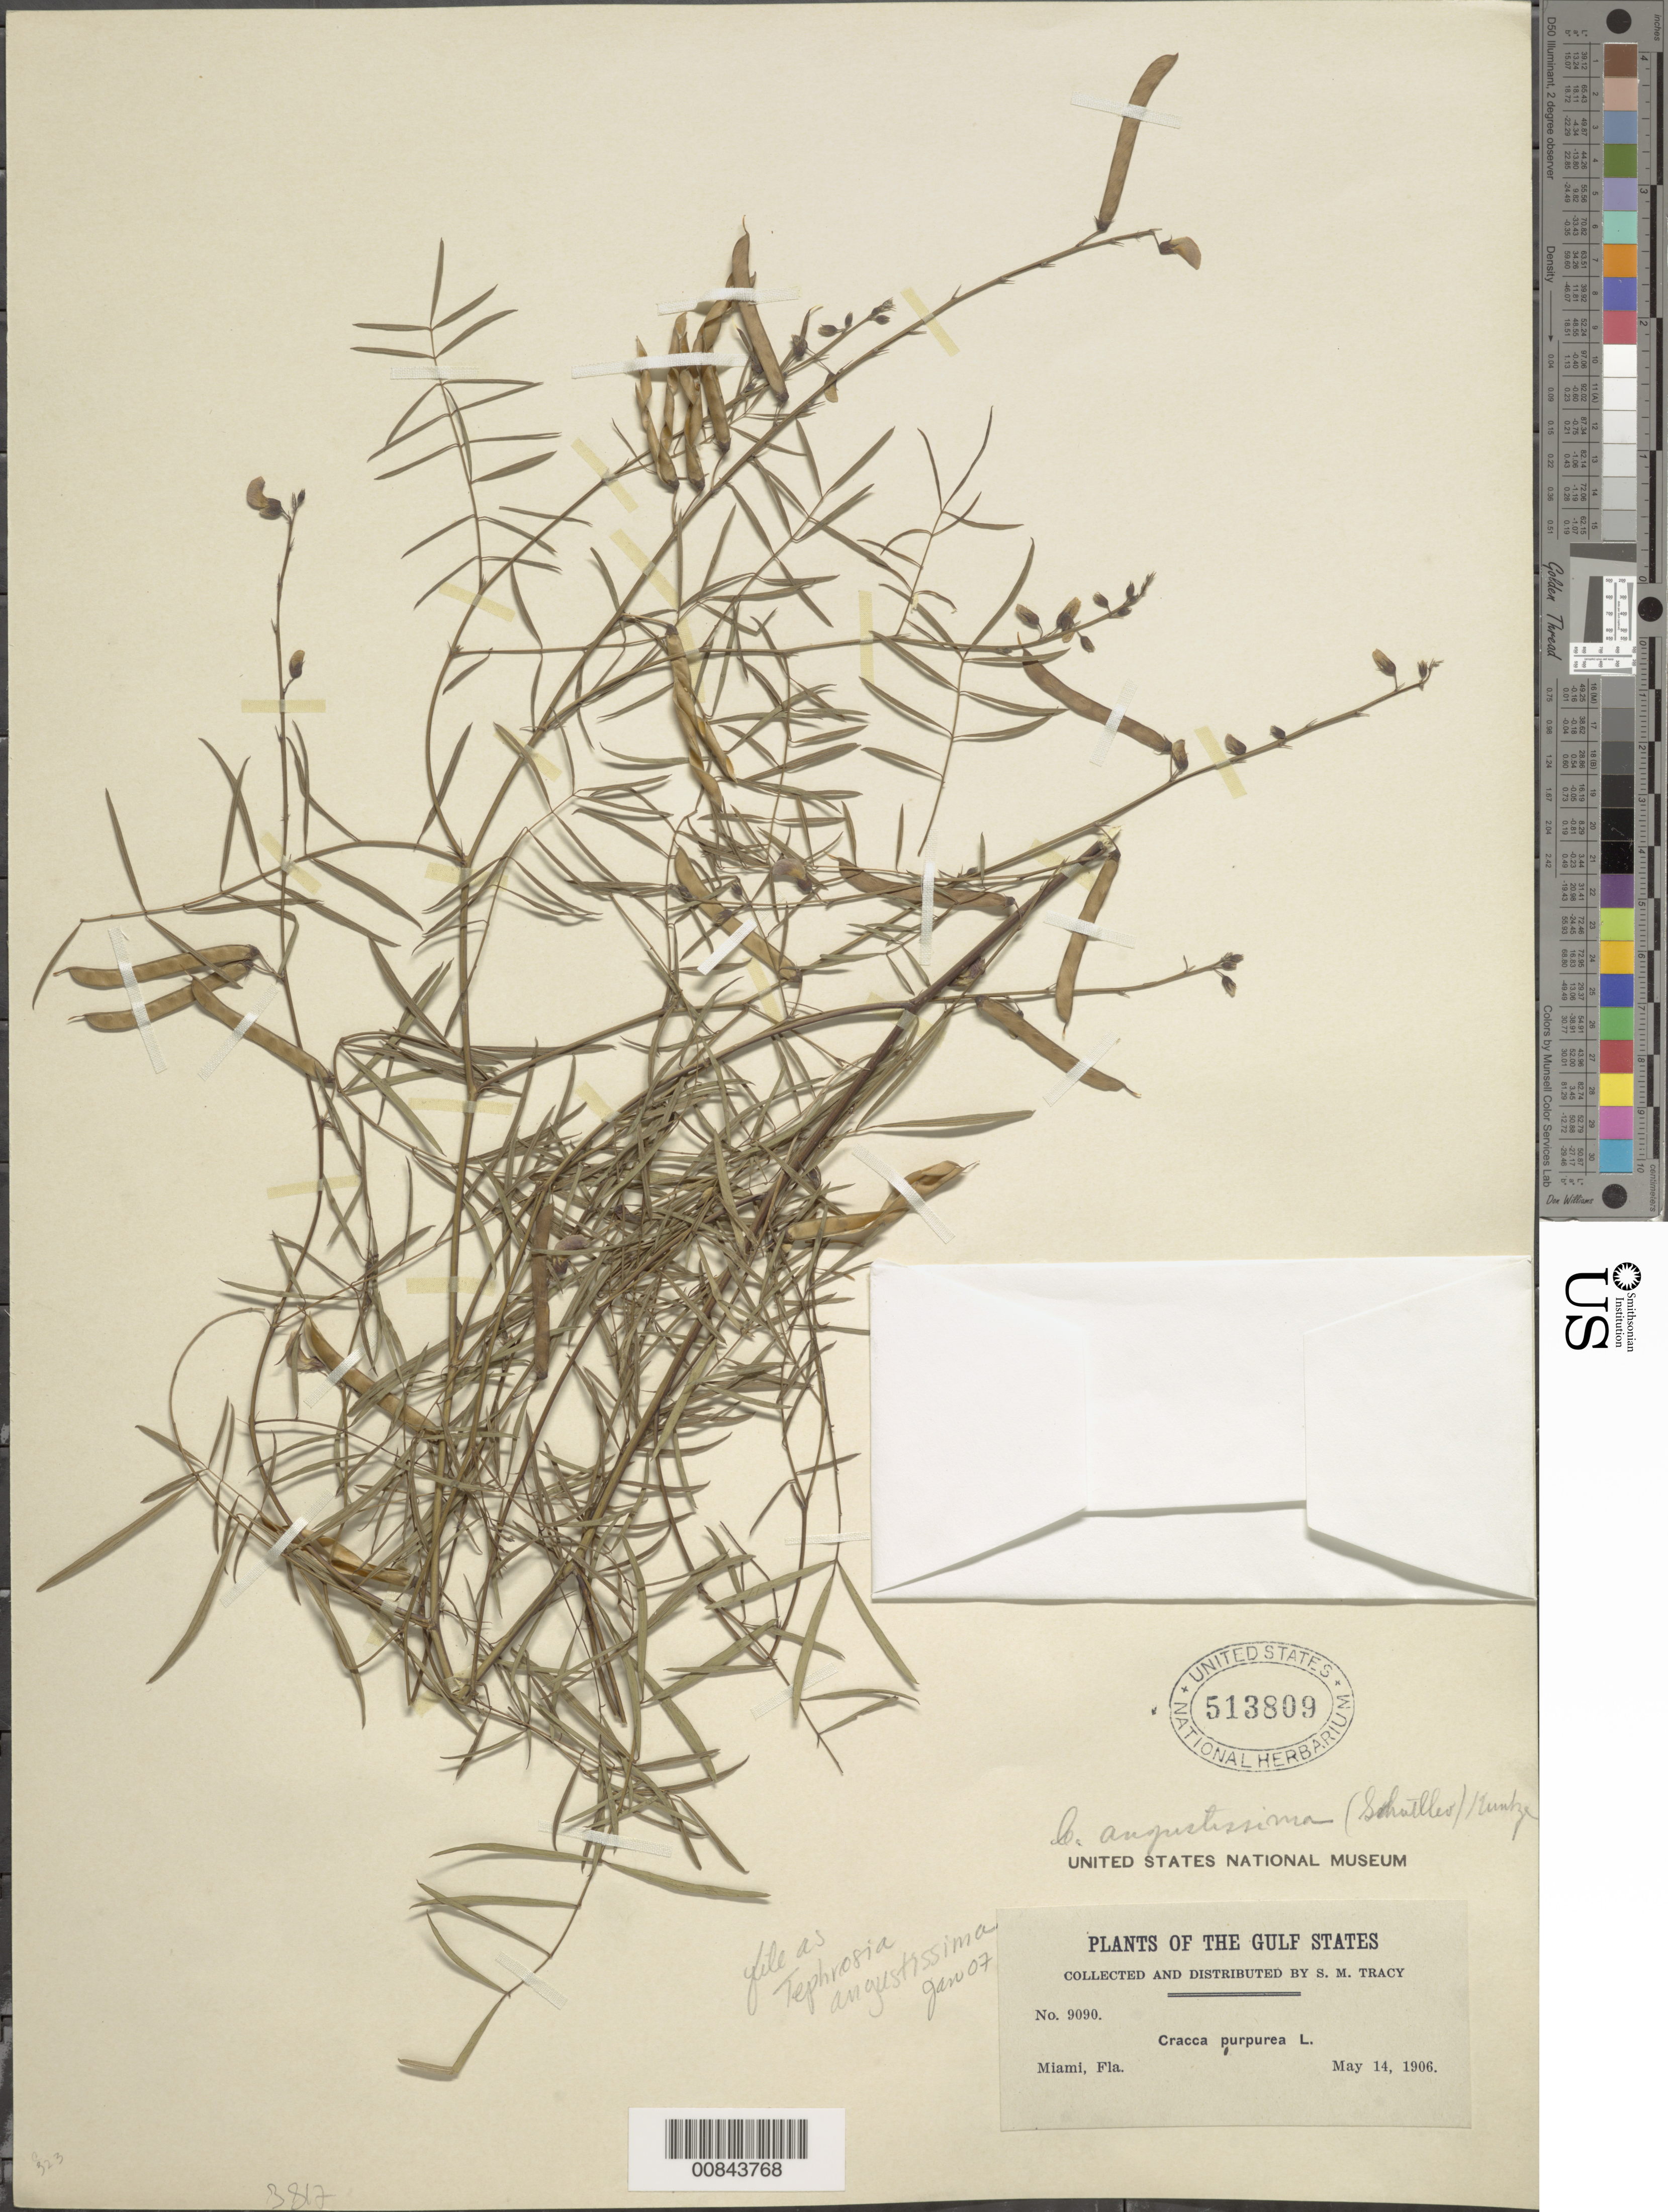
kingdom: Plantae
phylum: Tracheophyta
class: Magnoliopsida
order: Fabales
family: Fabaceae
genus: Tephrosia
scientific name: Tephrosia angustissima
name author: Shuttlew. ex Chapm.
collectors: S. M. Tracy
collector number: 9090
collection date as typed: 14 May 1906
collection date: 1906-05-14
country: United States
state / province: Florida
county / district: Miami-Dade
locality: Miami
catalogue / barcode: US 513809